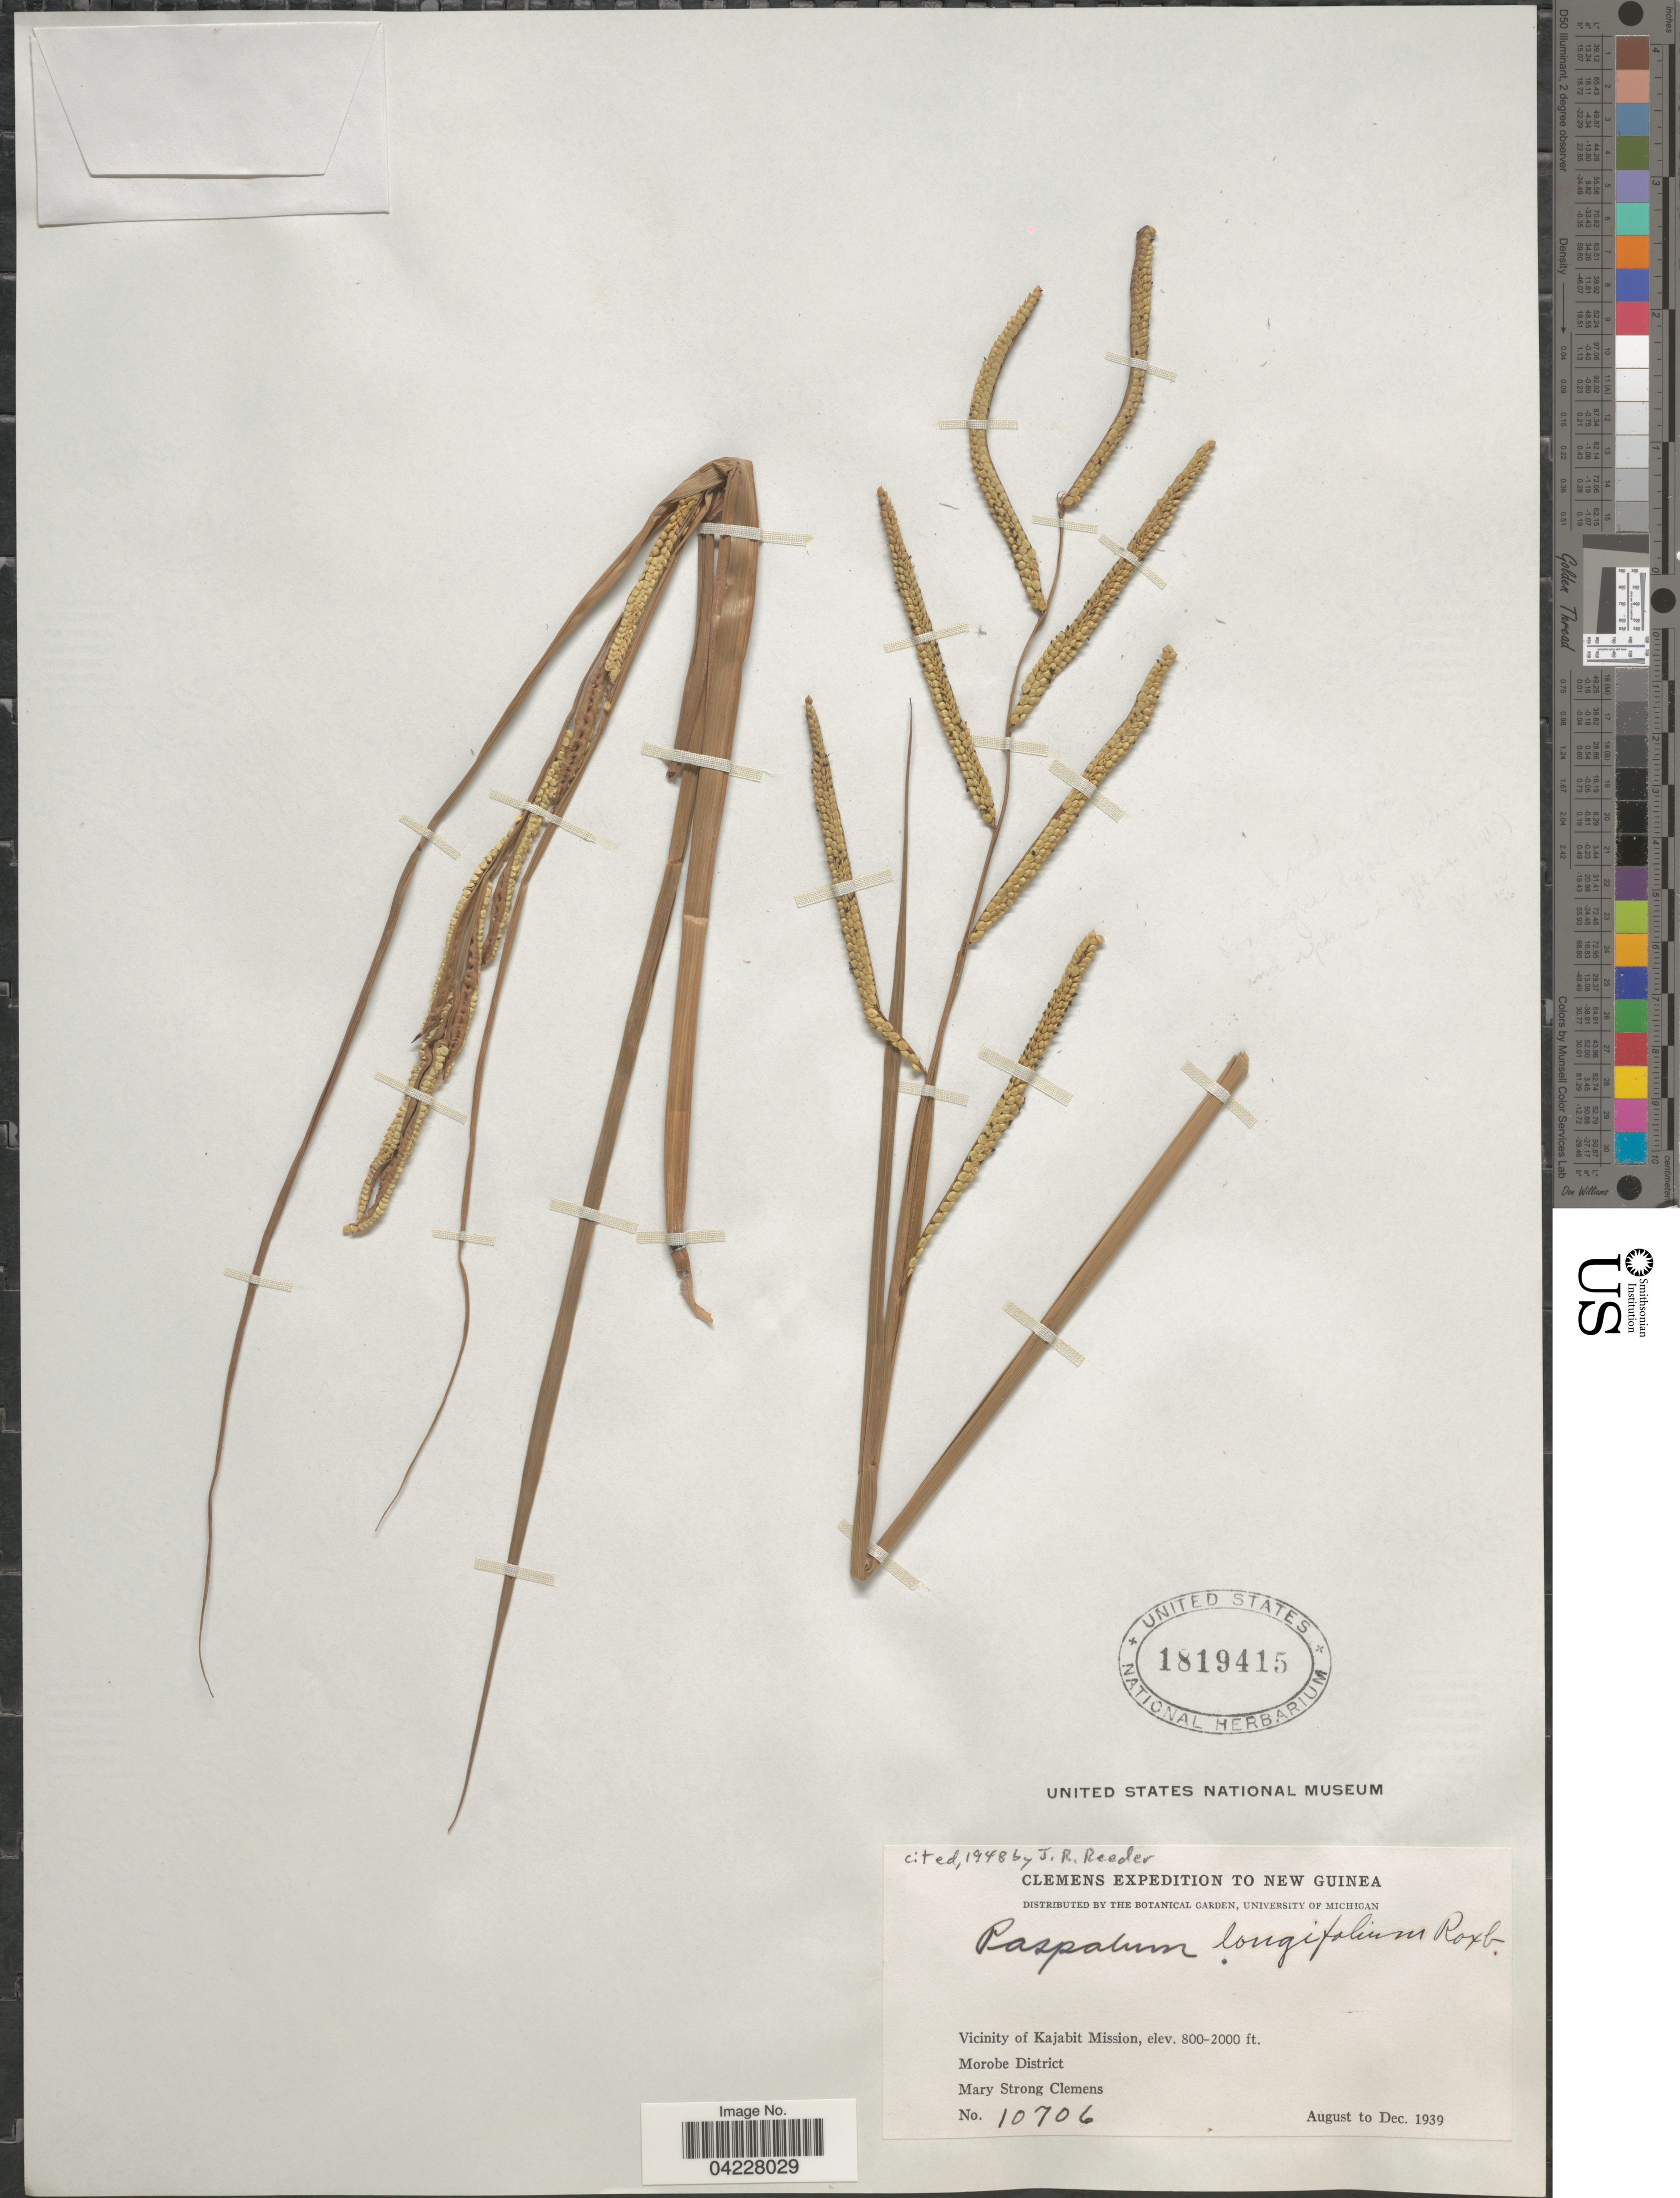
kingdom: Plantae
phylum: Tracheophyta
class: Liliopsida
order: Poales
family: Poaceae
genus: Paspalum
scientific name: Paspalum longifolium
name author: Roxb.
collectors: M. S. Clemens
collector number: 10706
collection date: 1939-08/1939-12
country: Papua New Guinea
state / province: Morobe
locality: Expedition to New Guinea. Vicinity of Kajabit Mission. Morobe District.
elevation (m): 244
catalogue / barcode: US 1819415